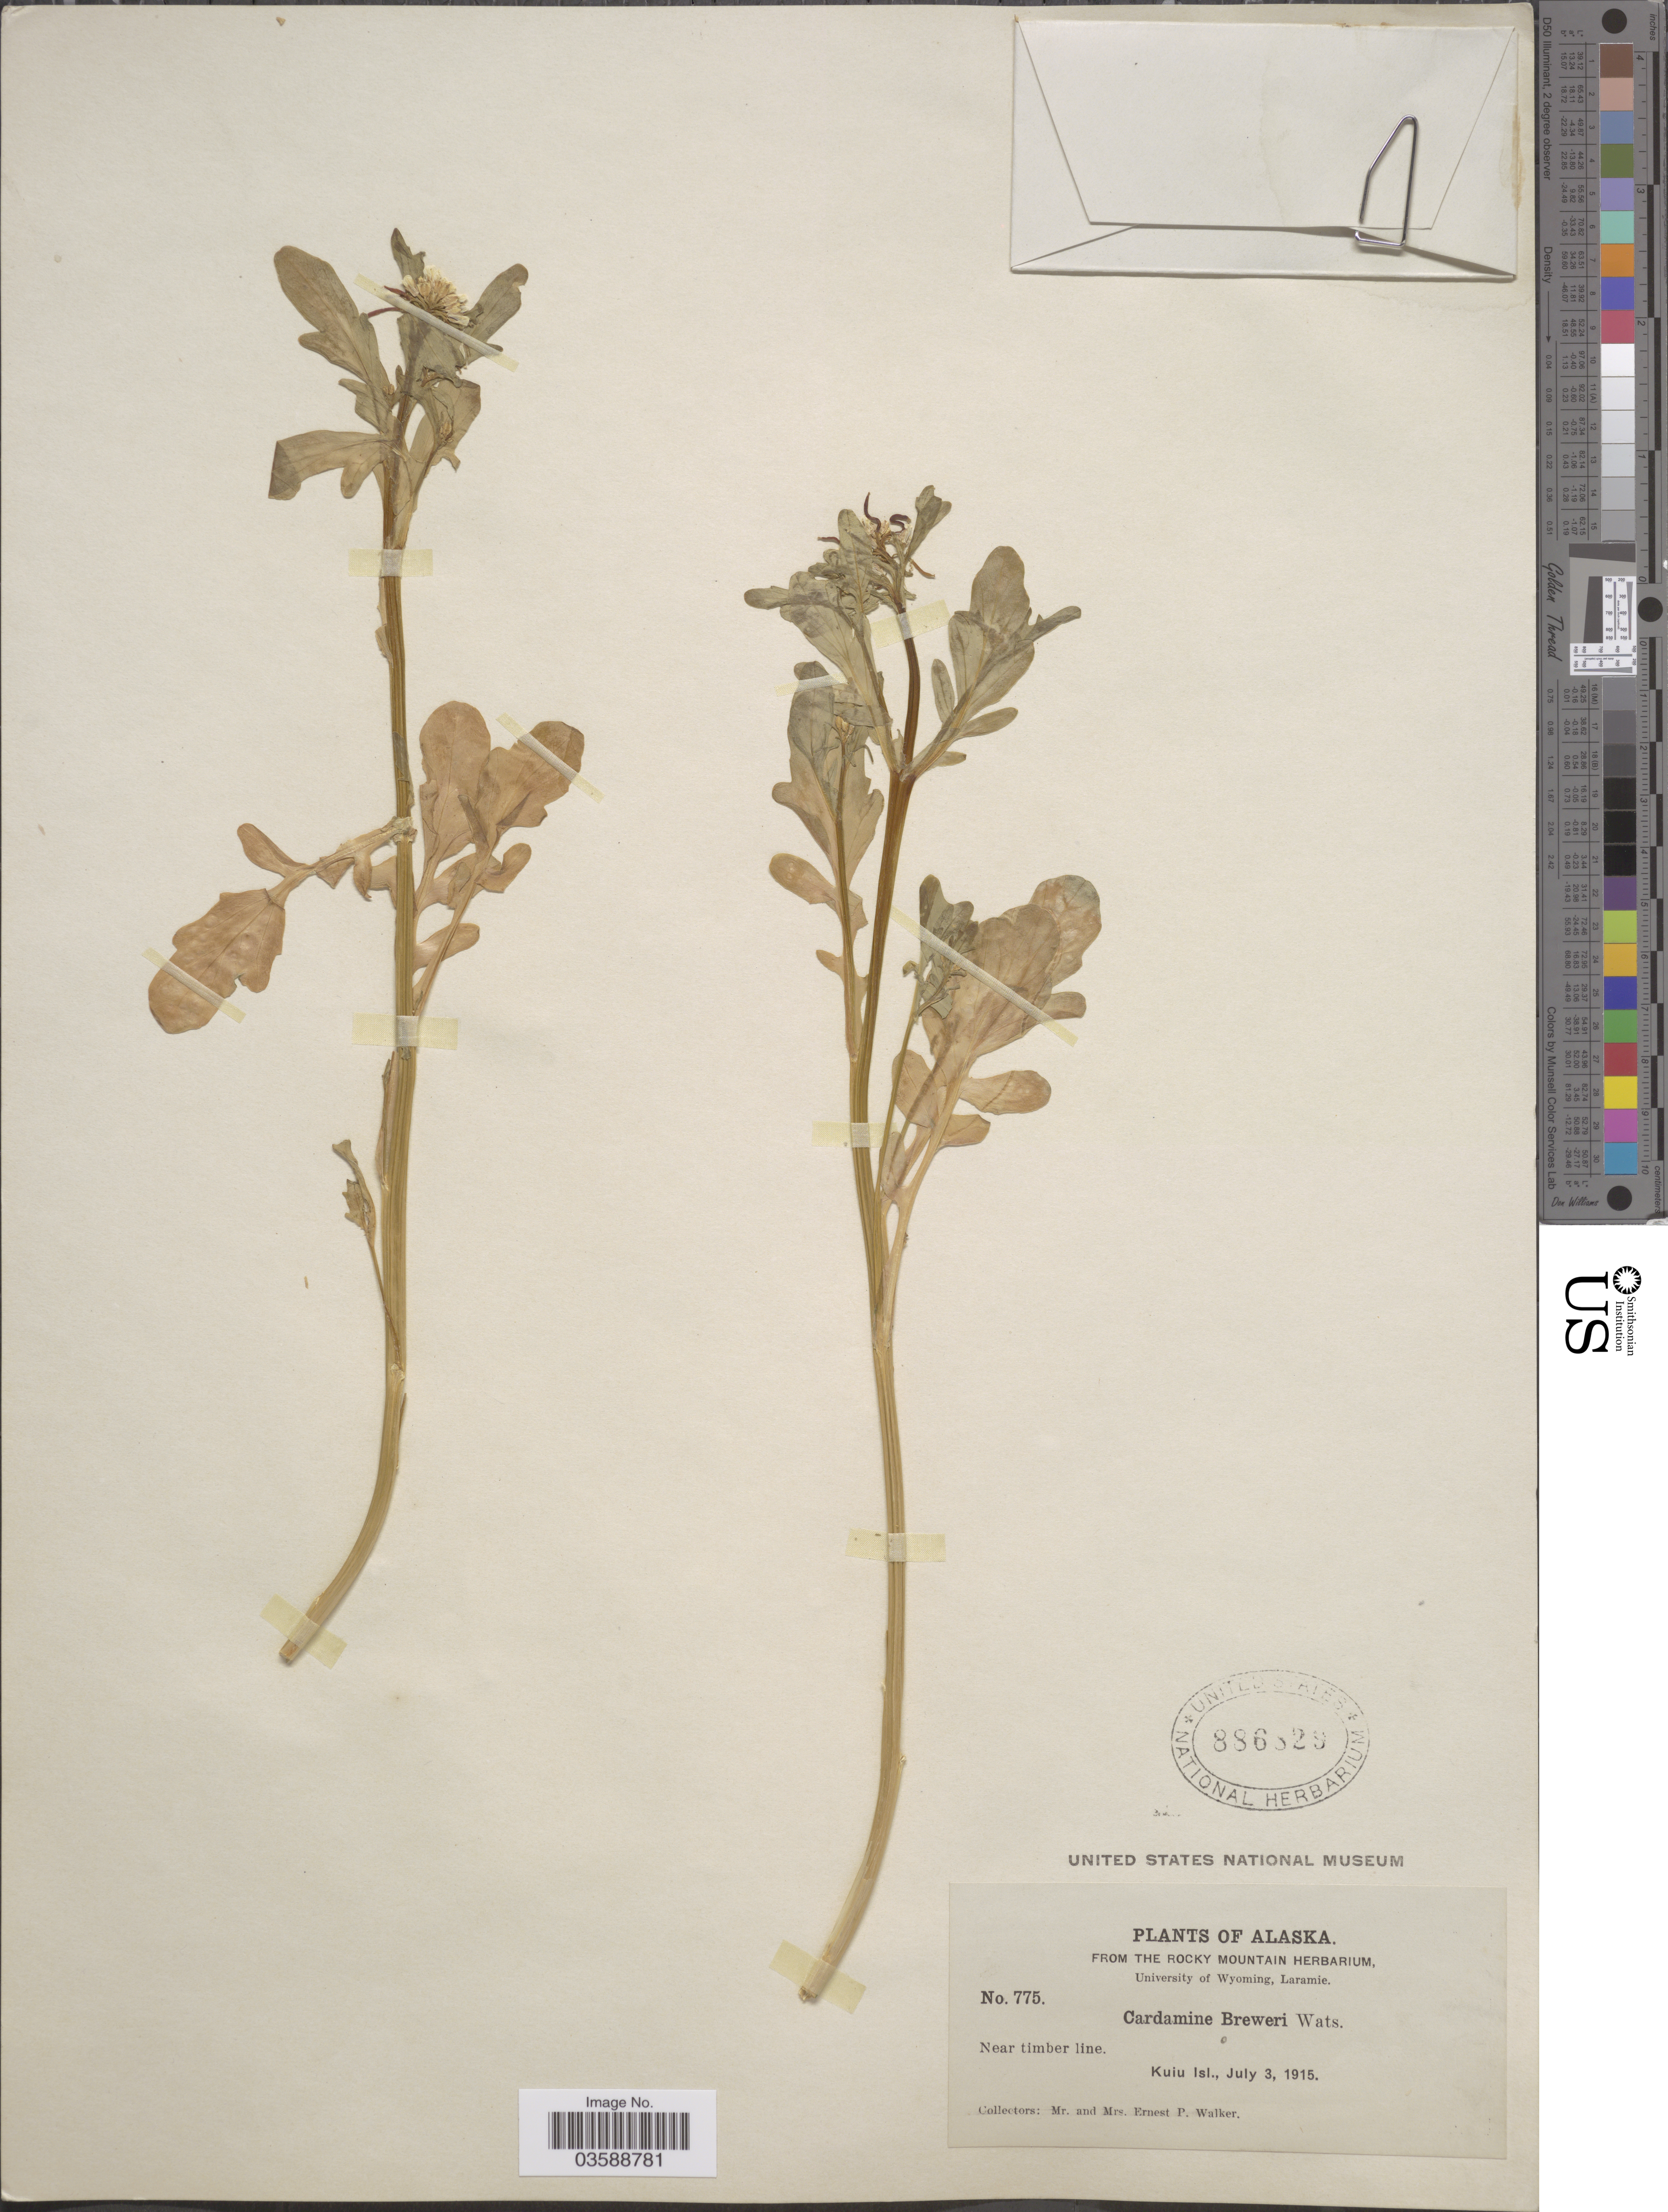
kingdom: Plantae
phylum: Tracheophyta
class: Magnoliopsida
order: Brassicales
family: Brassicaceae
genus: Cardamine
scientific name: Cardamine breweri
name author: S. Watson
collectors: E. P. Walker & E. Walker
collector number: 775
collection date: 1915-07-03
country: United States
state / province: Alaska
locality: Near timber line. Kuiu Isl.